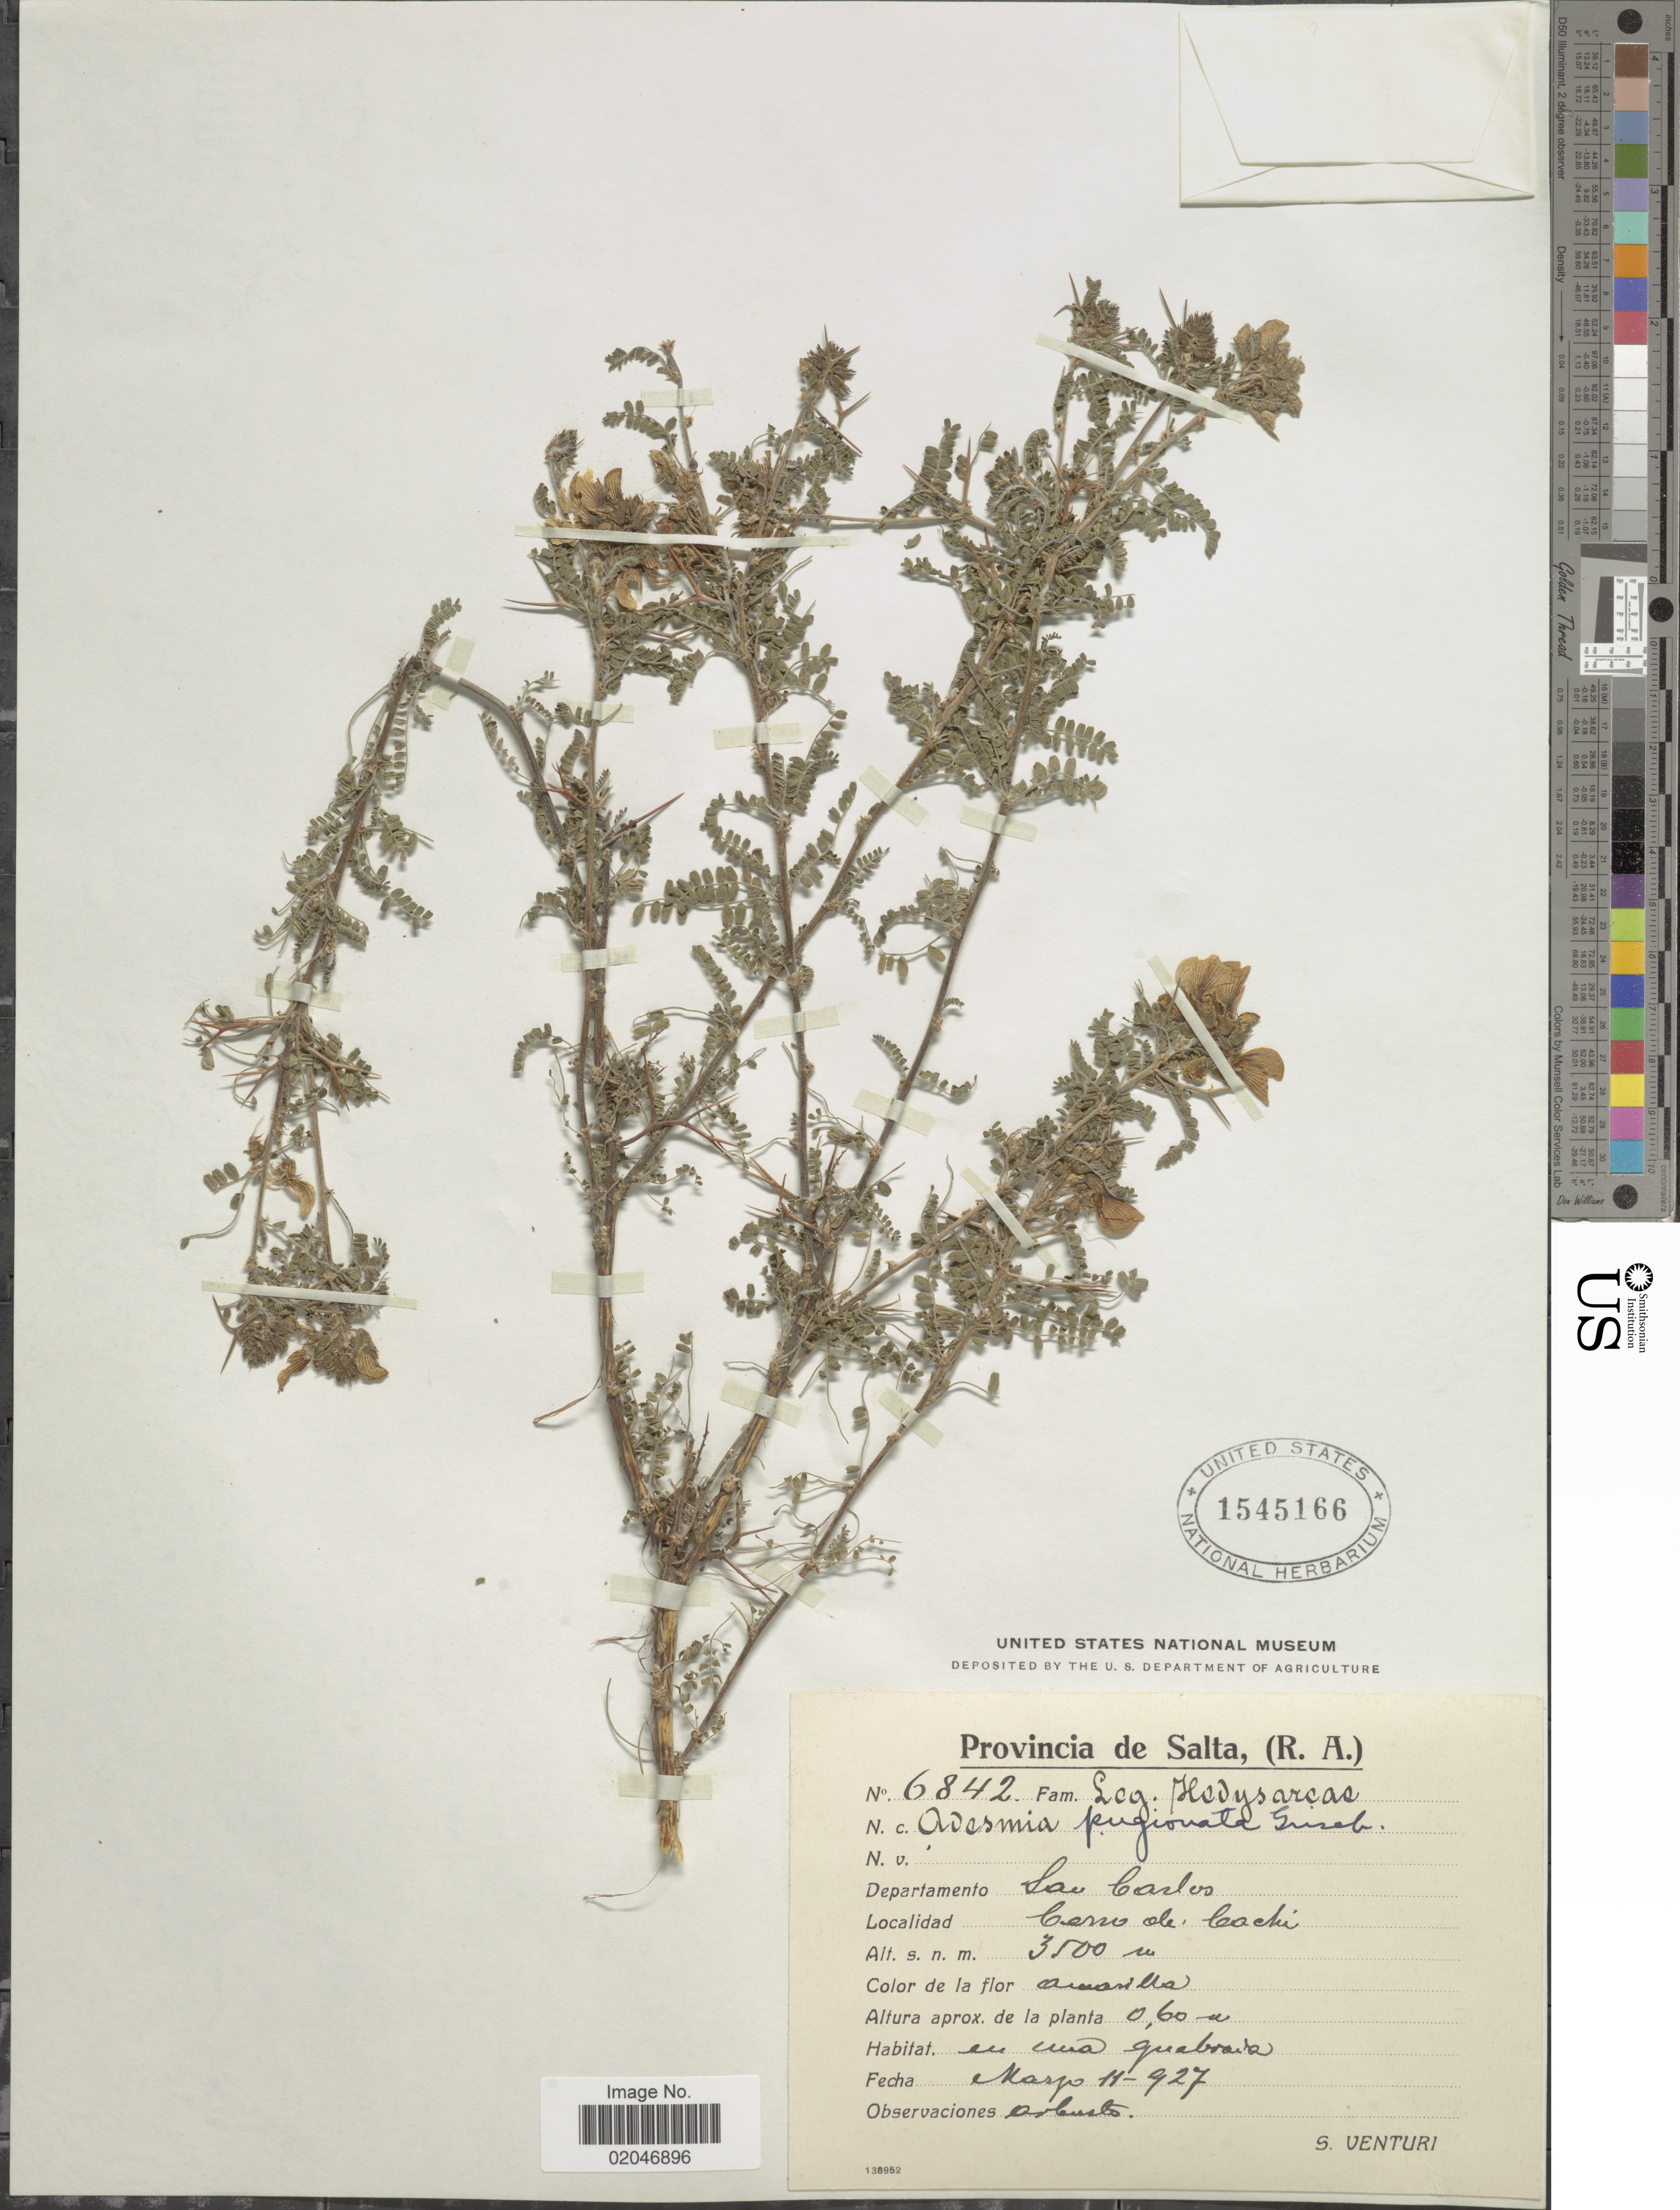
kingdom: Plantae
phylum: Tracheophyta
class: Magnoliopsida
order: Fabales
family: Fabaceae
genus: Adesmia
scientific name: Adesmia cytisoides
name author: Griseb.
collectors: S. Venturi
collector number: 6842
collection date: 1927-03-11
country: Argentina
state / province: Salta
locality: Departamento San Carlos, Cerro de Cachi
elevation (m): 3500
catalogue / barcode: US 1545166